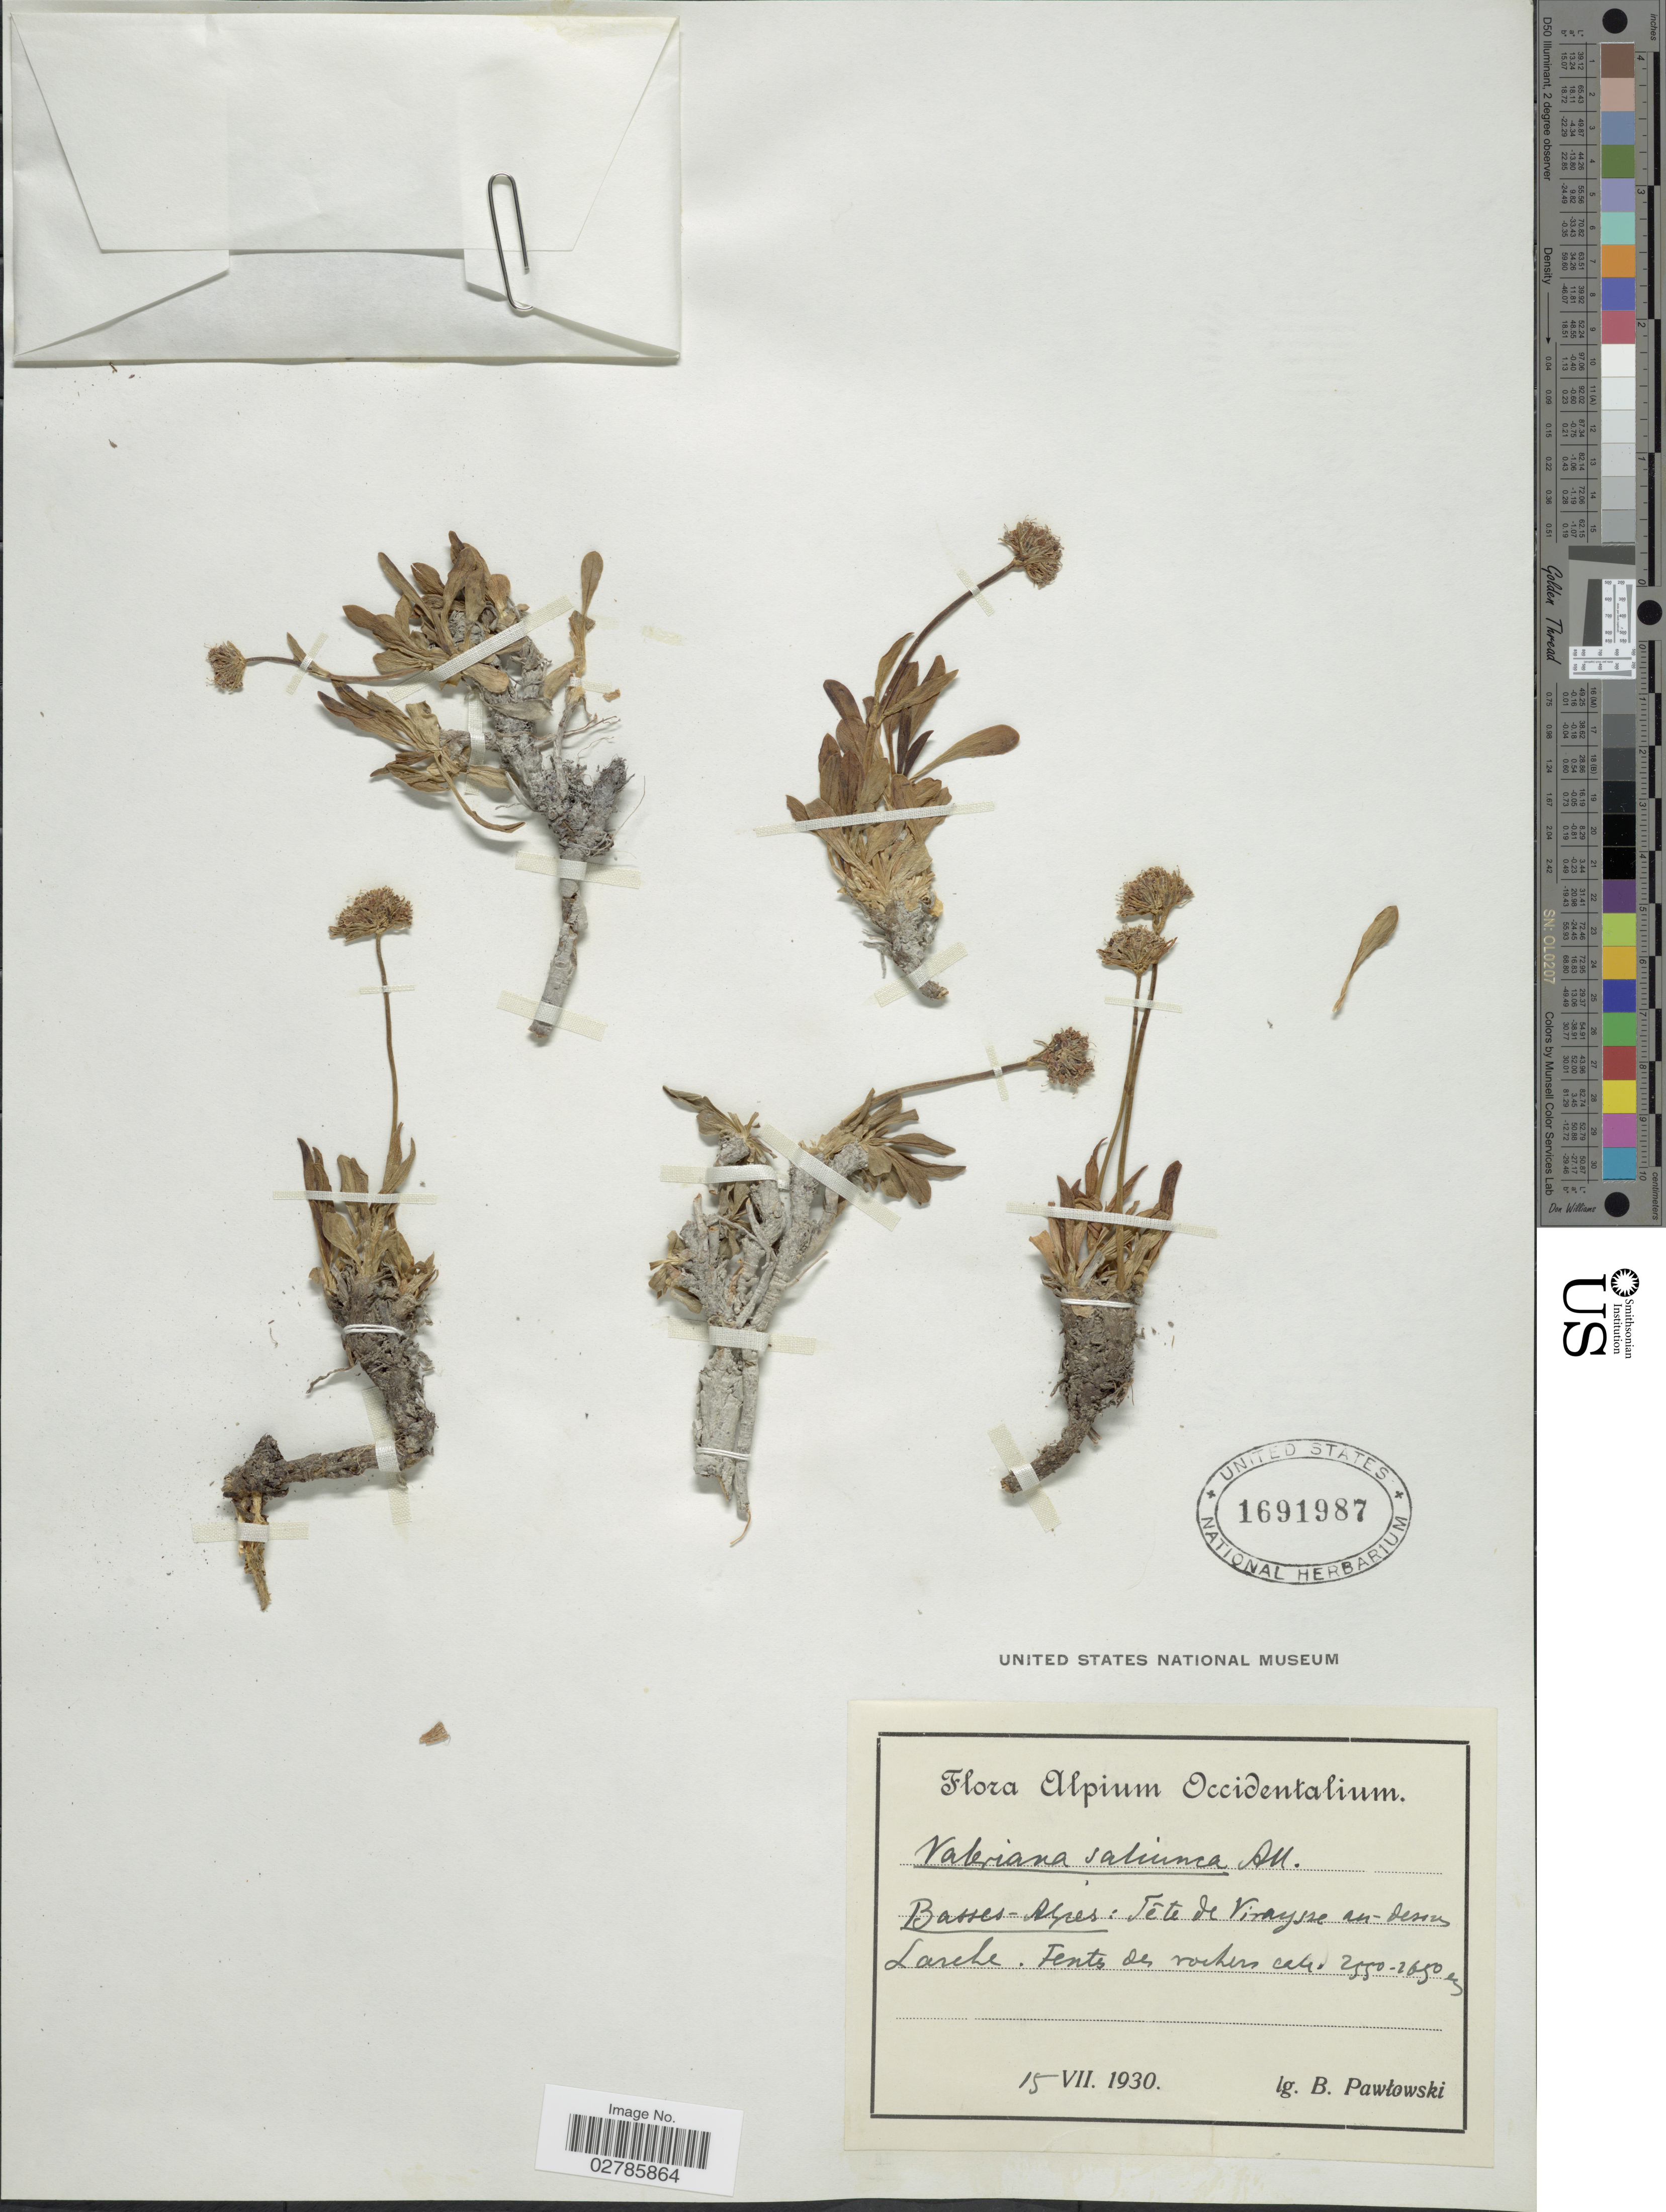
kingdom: Plantae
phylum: Tracheophyta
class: Magnoliopsida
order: Dipsacales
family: Caprifoliaceae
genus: Valeriana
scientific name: Valeriana saliunca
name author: All.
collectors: B. Pawtowski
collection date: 1930-07-15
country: France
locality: Alpium Occidentalium. Basses-Alpes: Tête de Viraysse au-dessu Larche. Tents des rochers cali.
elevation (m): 1650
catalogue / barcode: US 1691987